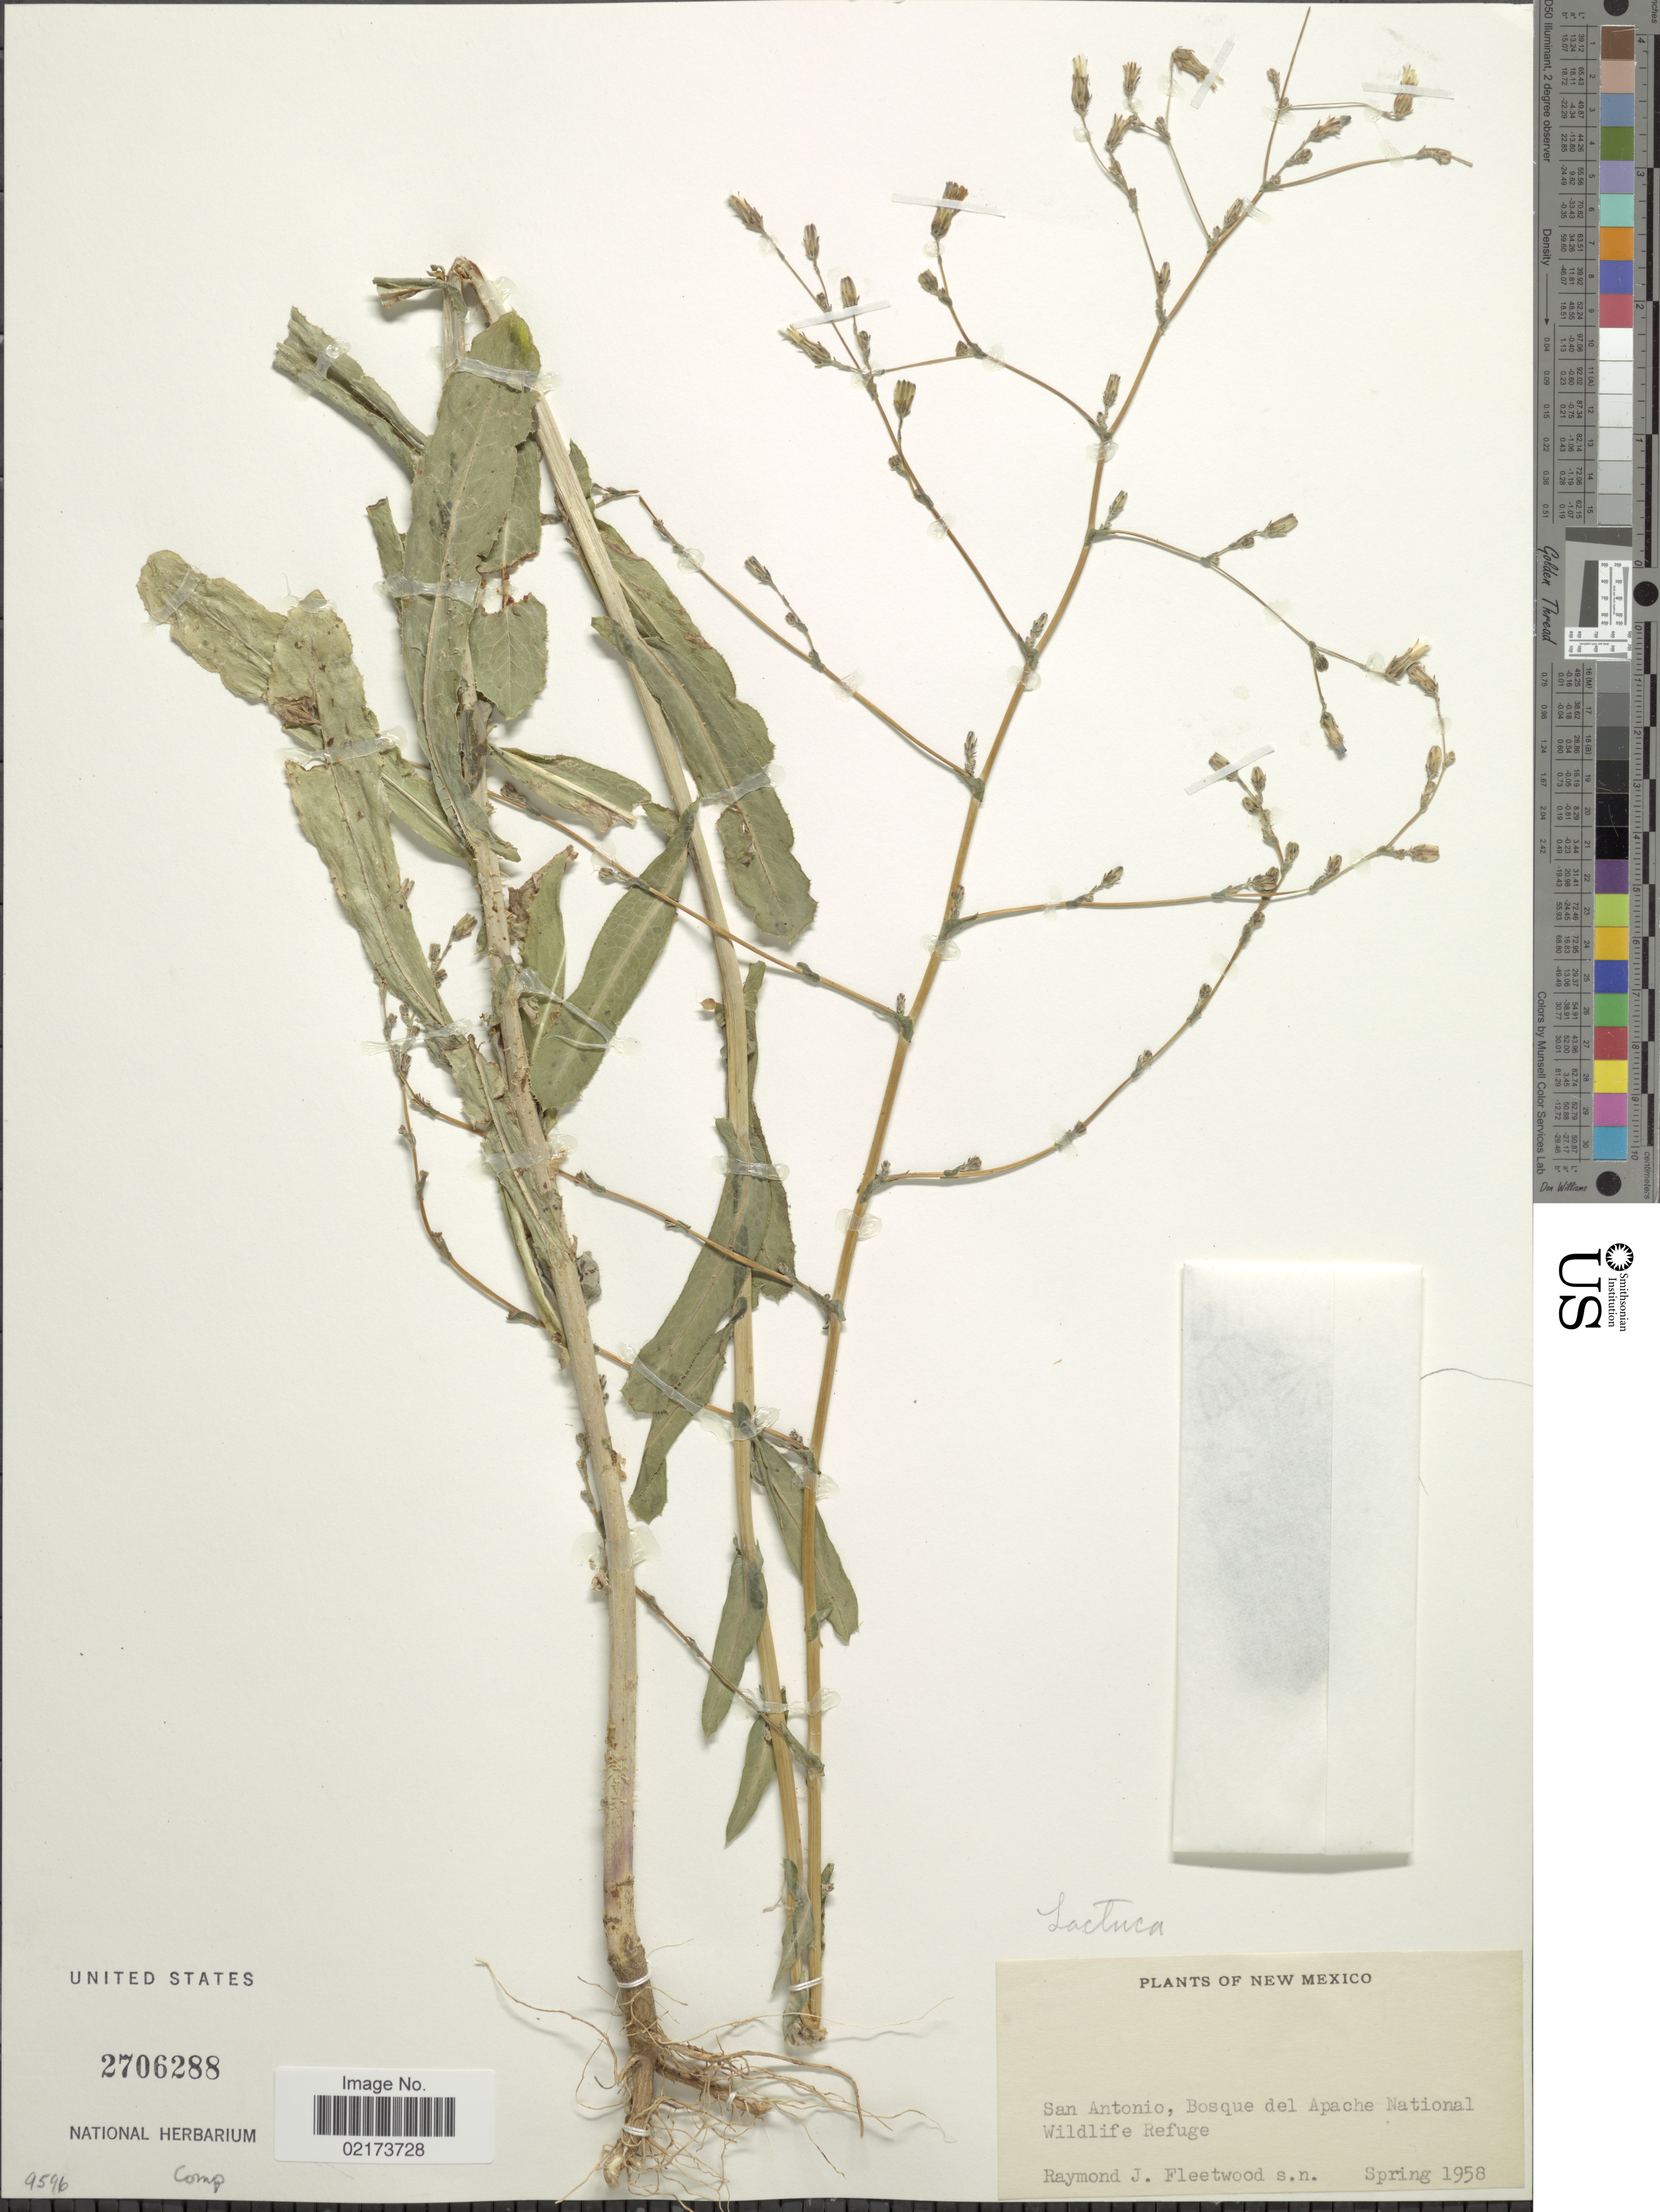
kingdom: Plantae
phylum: Tracheophyta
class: Magnoliopsida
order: Asterales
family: Asteraceae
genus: Lactuca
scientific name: Lactuca sp.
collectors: R. J. Fleetwood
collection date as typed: spring 1958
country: United States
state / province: New Mexico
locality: San Antonio, Bosque del Apache National Wildlife Refuge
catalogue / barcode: US 2706288